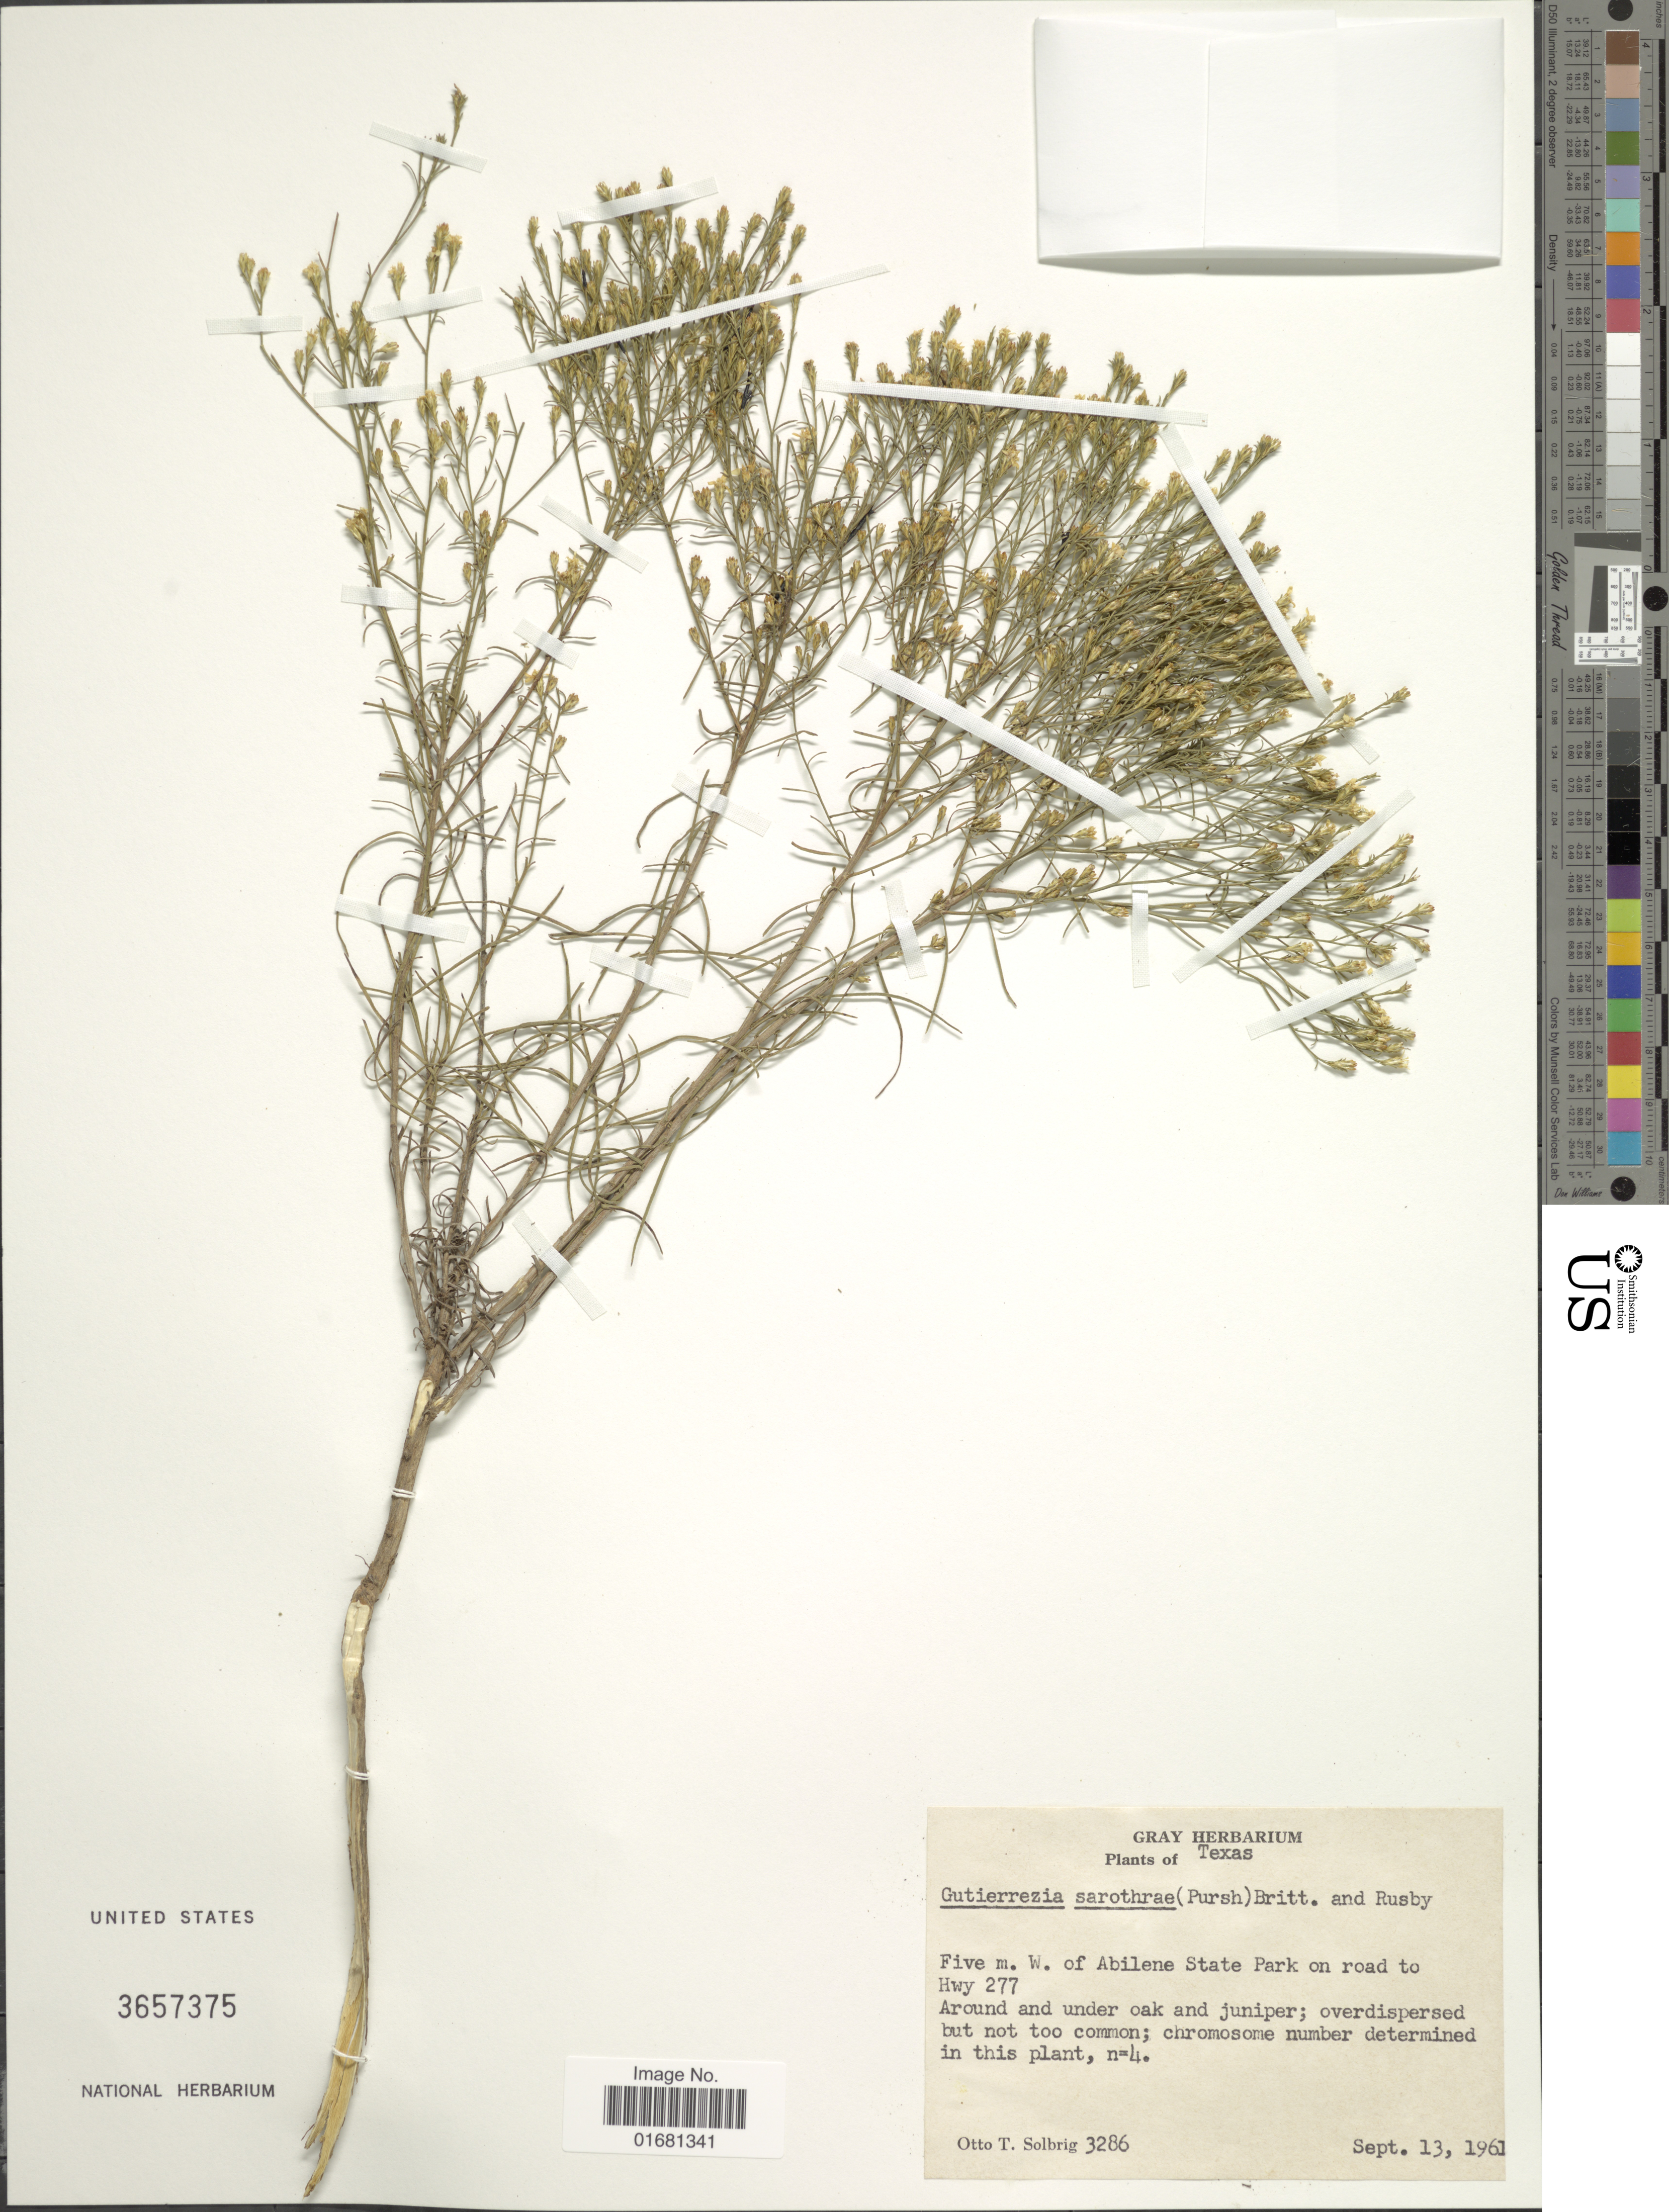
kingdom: Plantae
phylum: Tracheophyta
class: Magnoliopsida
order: Asterales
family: Asteraceae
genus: Gutierrezia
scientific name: Gutierrezia sarothrae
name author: (Pursh) Britton & Rusby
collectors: O. T. Solbrig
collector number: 3286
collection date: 1961-09-13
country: United States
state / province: Texas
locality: Texas. Five m. W. of Abilene State Park on road to Hwy 277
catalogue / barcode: US 3657375